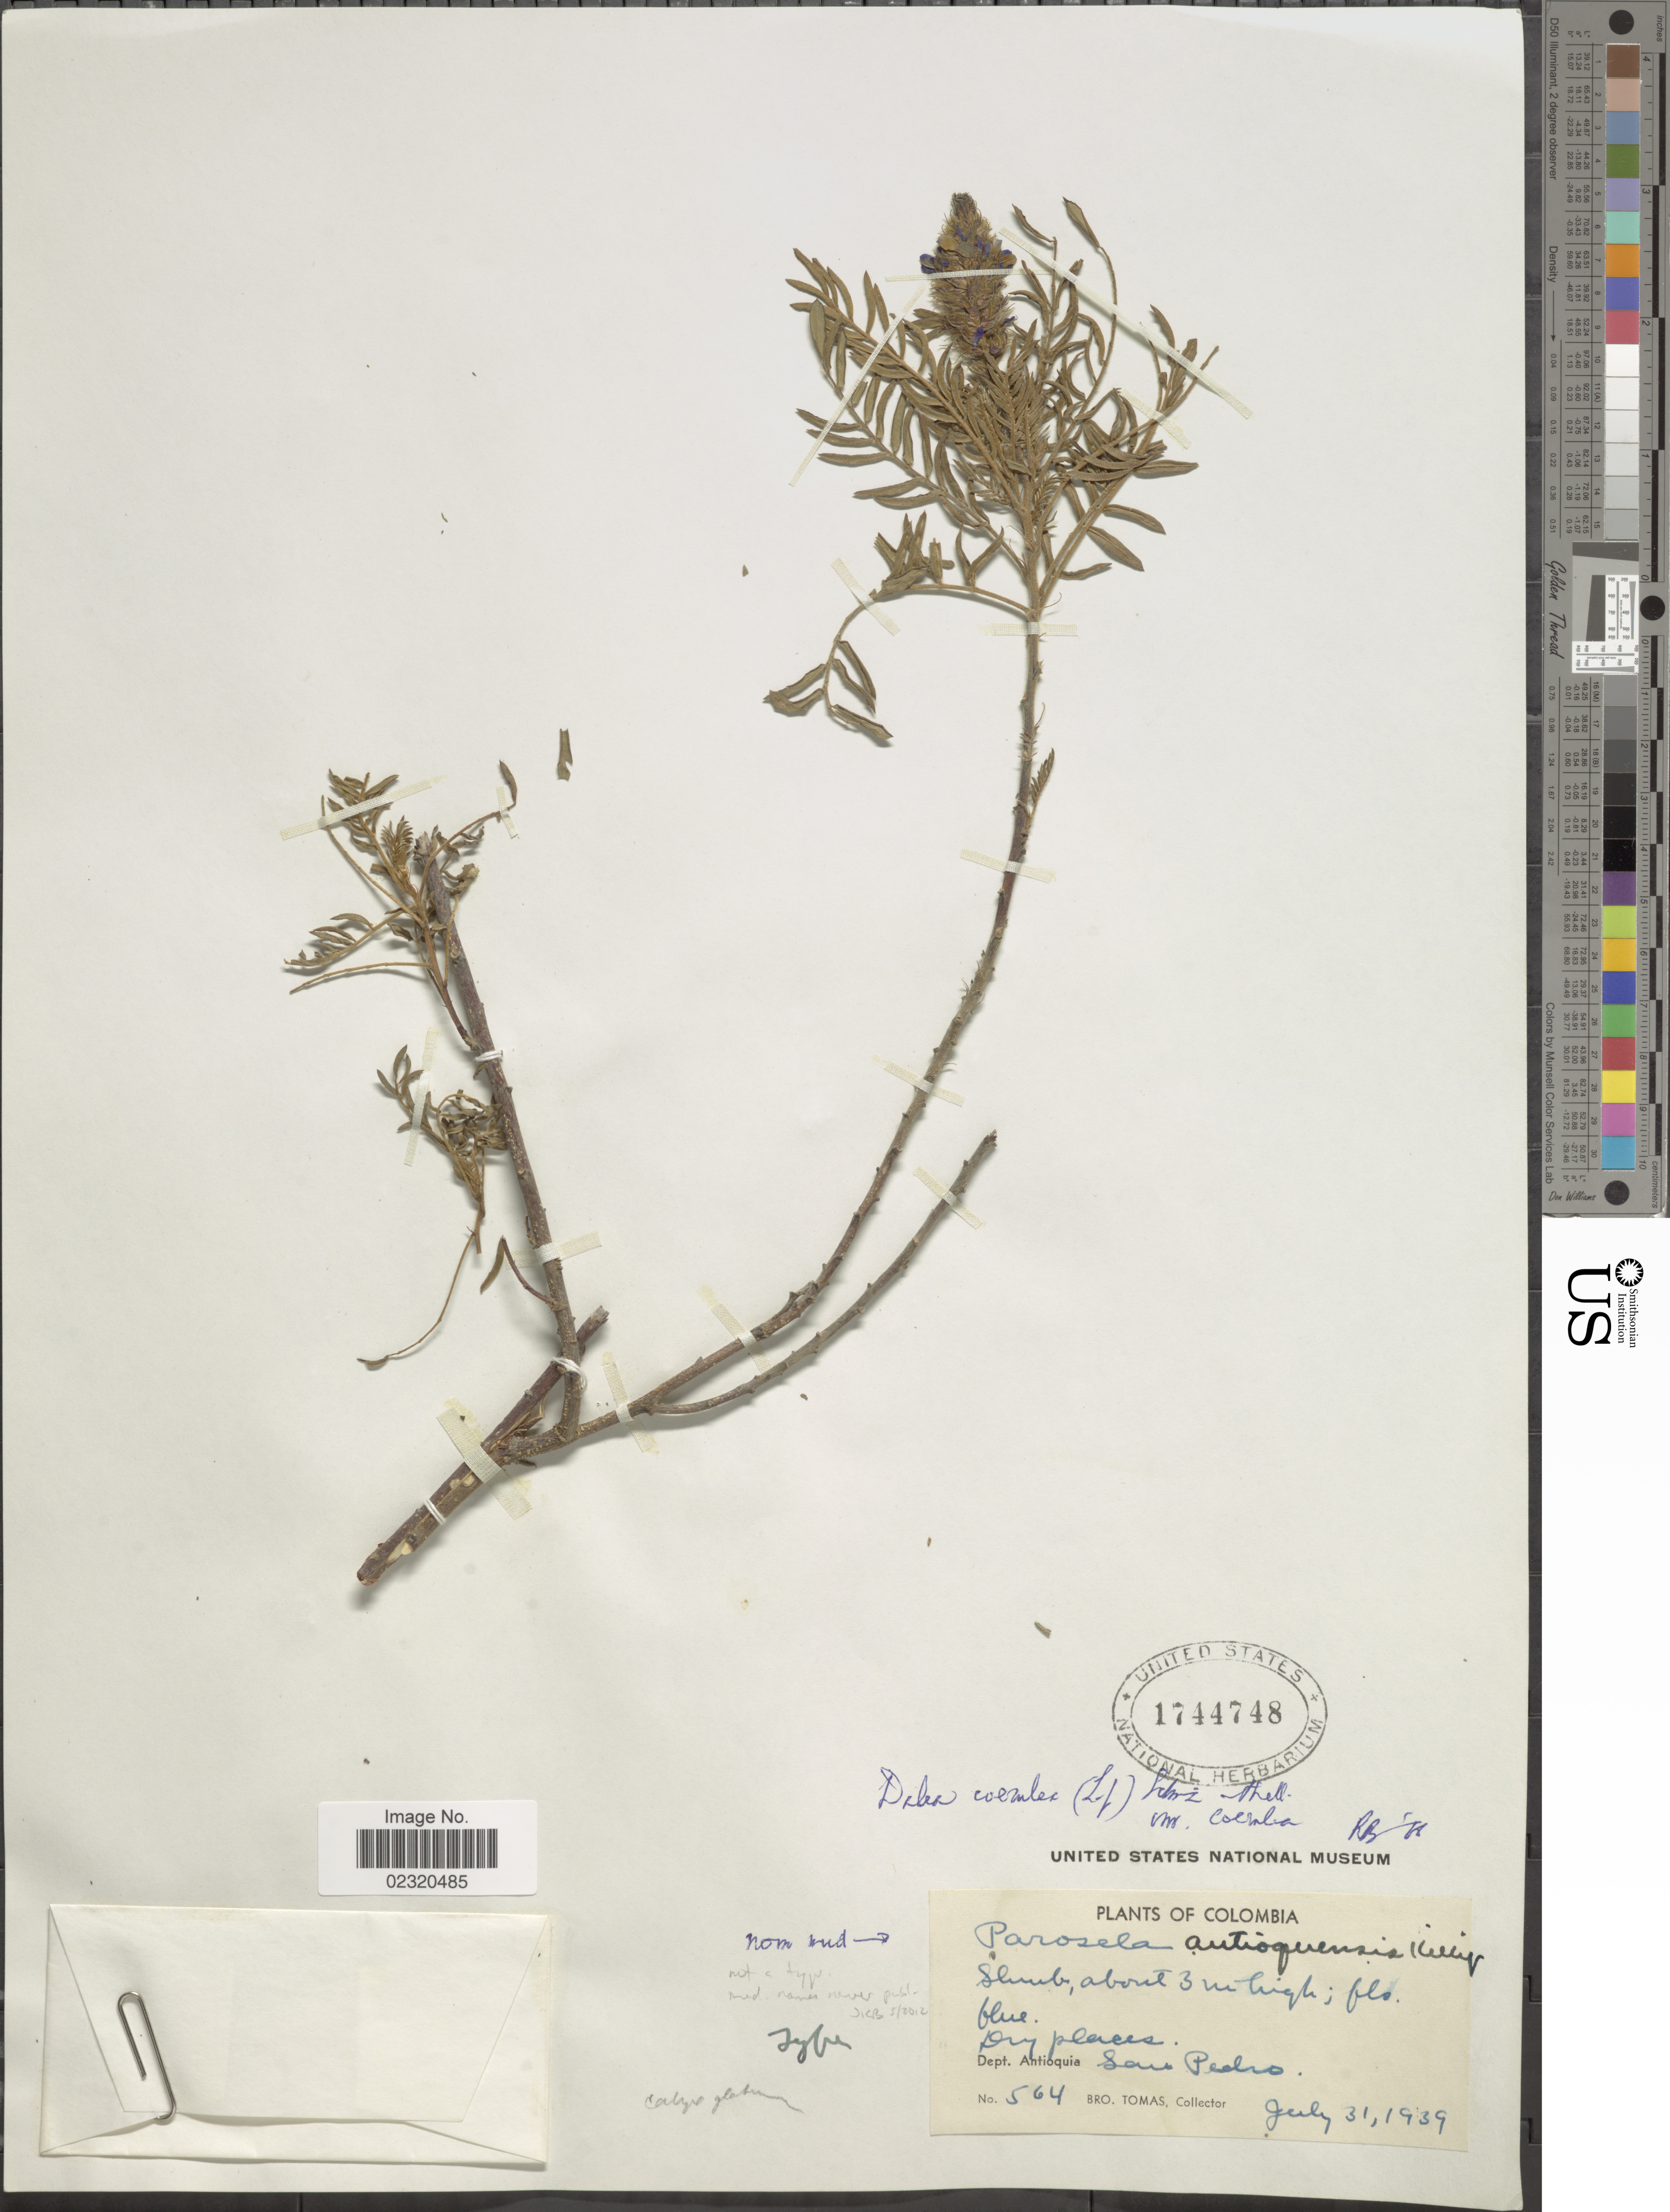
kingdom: Plantae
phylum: Tracheophyta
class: Magnoliopsida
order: Fabales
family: Fabaceae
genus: Dalea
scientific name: Dalea coerulea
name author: (L. f.) Schinz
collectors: B. Tomas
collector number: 564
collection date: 1939-07-31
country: Colombia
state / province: Antioquia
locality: San Pedro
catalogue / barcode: US 1744748